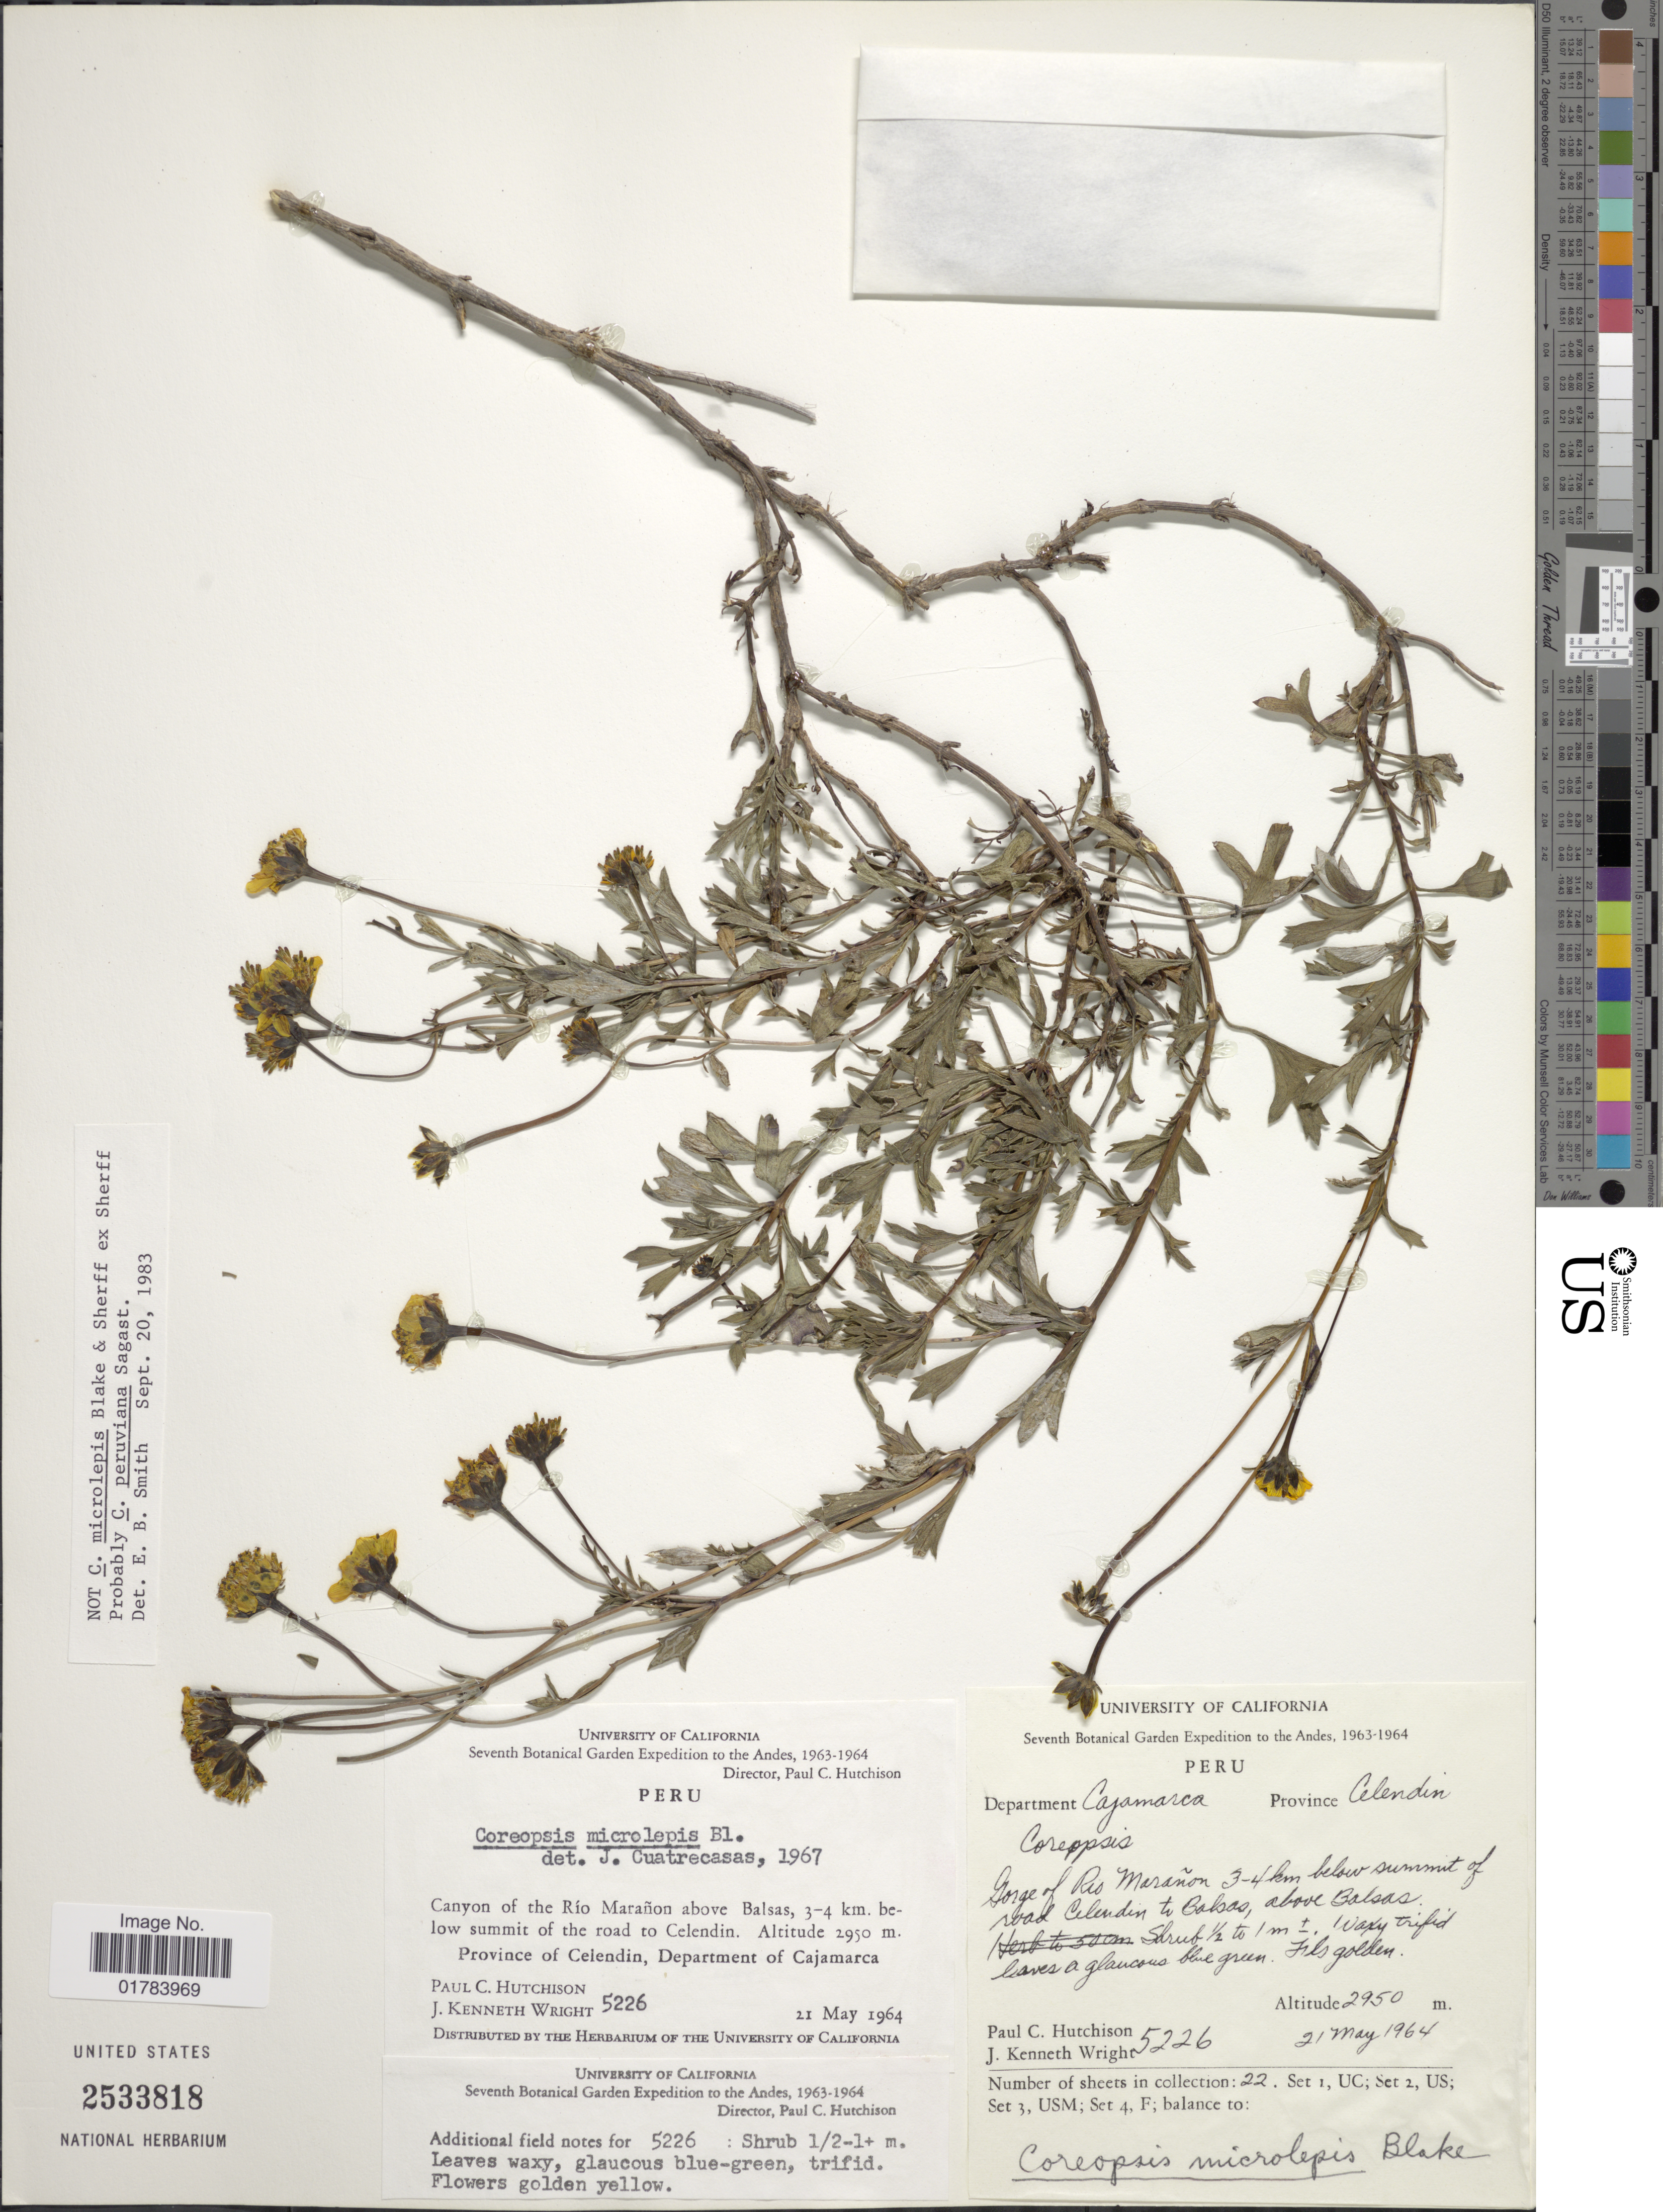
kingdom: Plantae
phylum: Tracheophyta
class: Magnoliopsida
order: Asterales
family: Asteraceae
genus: Coreopsis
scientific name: Coreopsis peruviana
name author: Sagást.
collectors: P. C. Hutchison & J. K. Wright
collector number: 5226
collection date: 1964-05-21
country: Peru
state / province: Cajamarca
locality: Gorge of Rio Maranon above Balsas, 3-4 km. below summit of the road to Celendin, Province of Celendin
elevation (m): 2950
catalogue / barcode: US 2533818